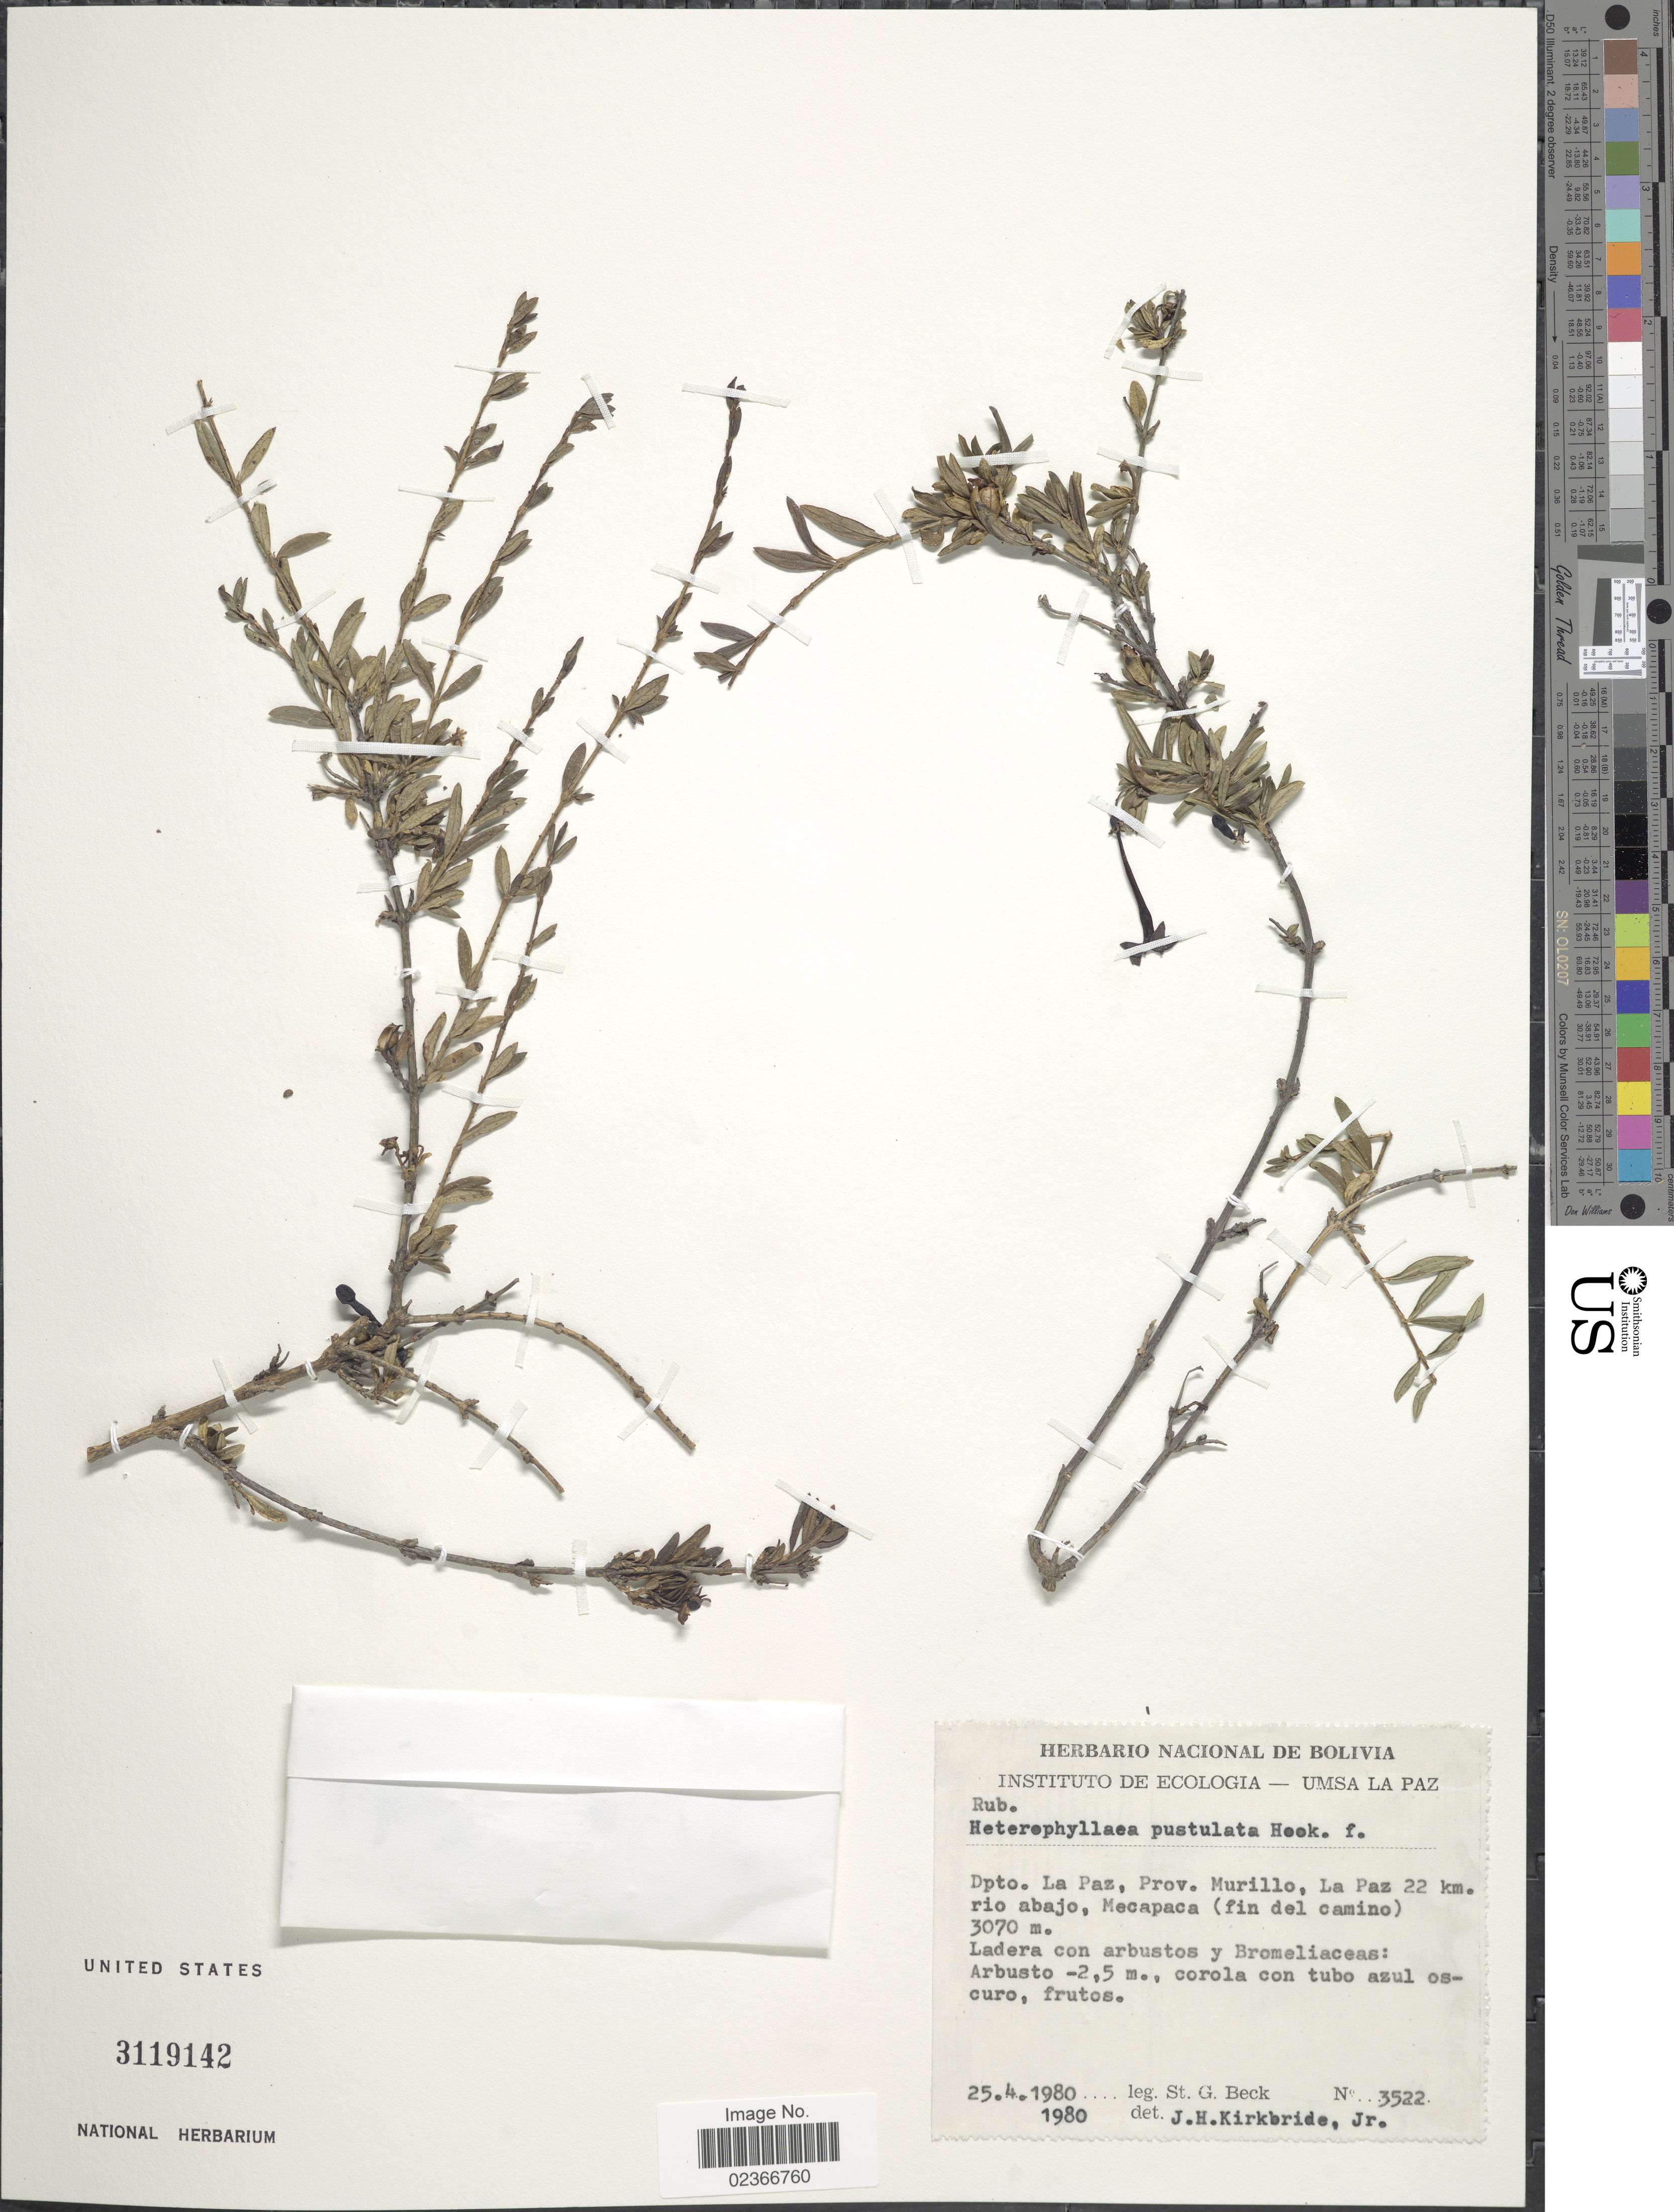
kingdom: Plantae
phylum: Tracheophyta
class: Magnoliopsida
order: Gentianales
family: Rubiaceae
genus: Heterophyllaea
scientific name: Heterophyllaea pustulata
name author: Hook. f.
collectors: S. G. Beck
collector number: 3522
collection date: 1980-04-25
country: Bolivia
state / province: La Paz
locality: Dpto. La Paz, Prov. Murillo, La Paz 22 km. rio abajo, Mecapaca (fin del camino)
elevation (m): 3070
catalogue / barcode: US 3119142